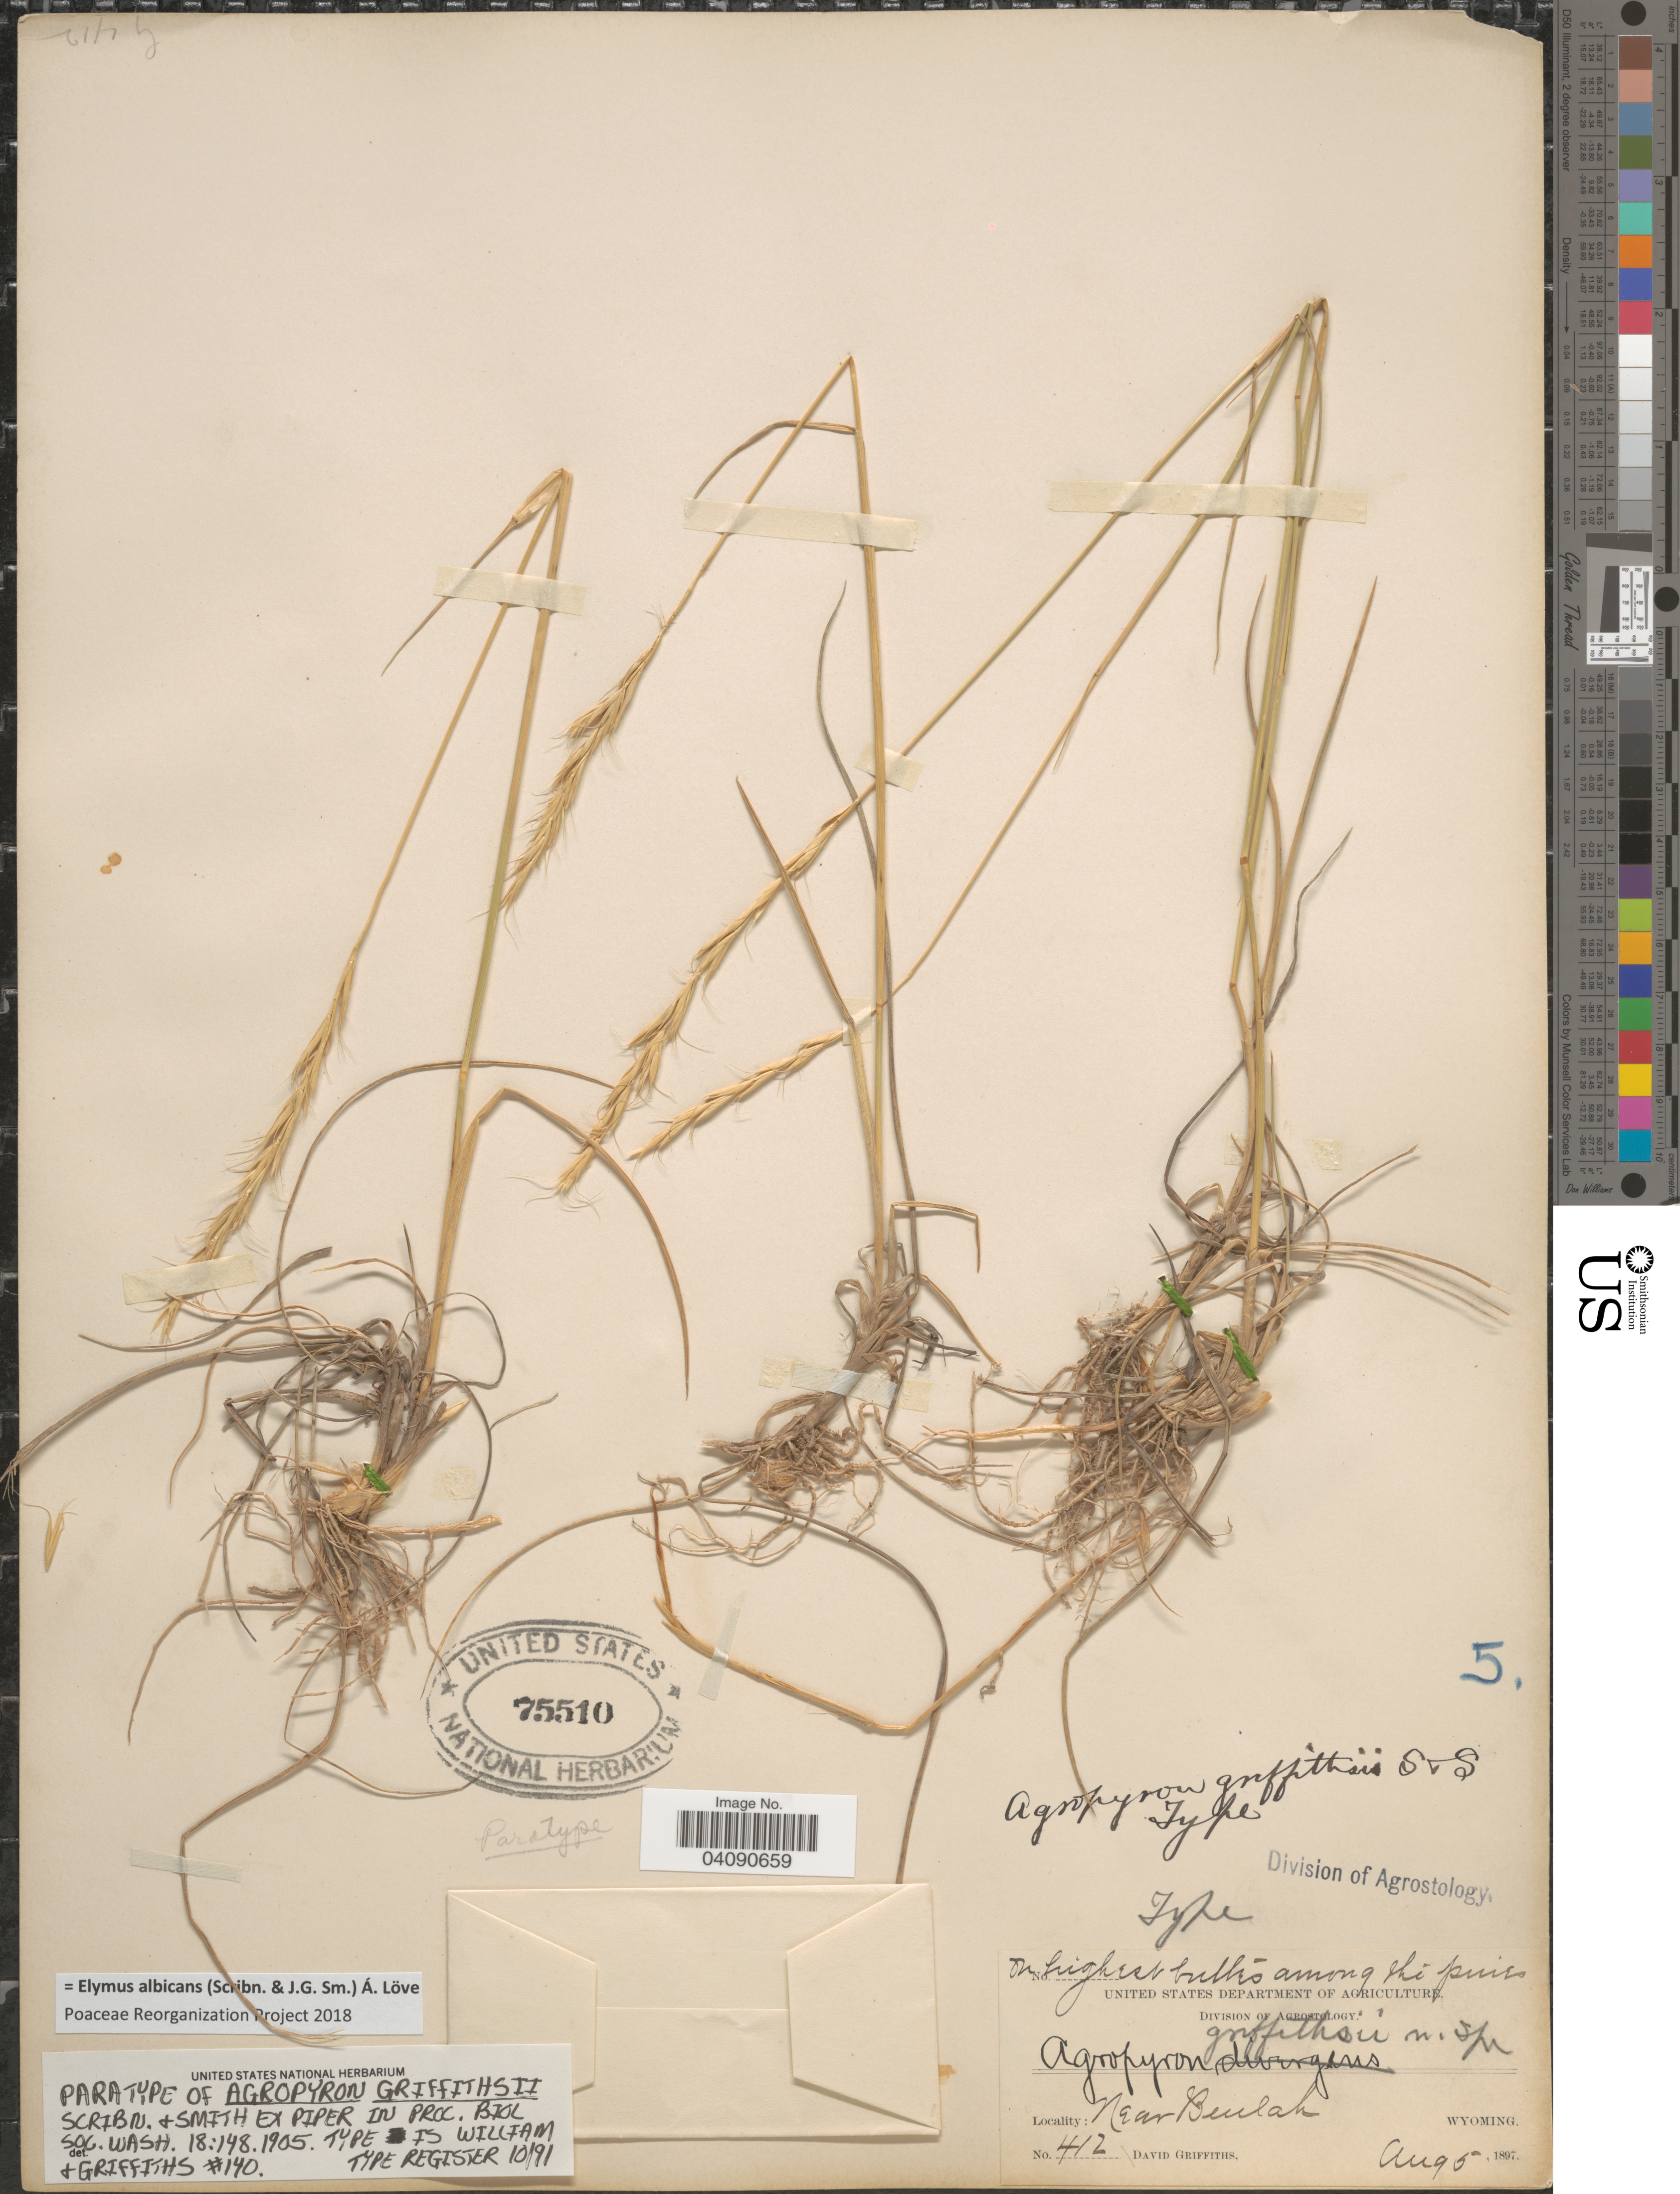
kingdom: Plantae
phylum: Tracheophyta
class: Liliopsida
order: Poales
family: Poaceae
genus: Elymus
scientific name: Elymus albicans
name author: (Scribn. & J.G. Sm.) Á. Löve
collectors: D. Griffiths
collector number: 412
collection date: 1897-08-05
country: United States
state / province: Wyoming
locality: Near Beulah.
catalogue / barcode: US 75510